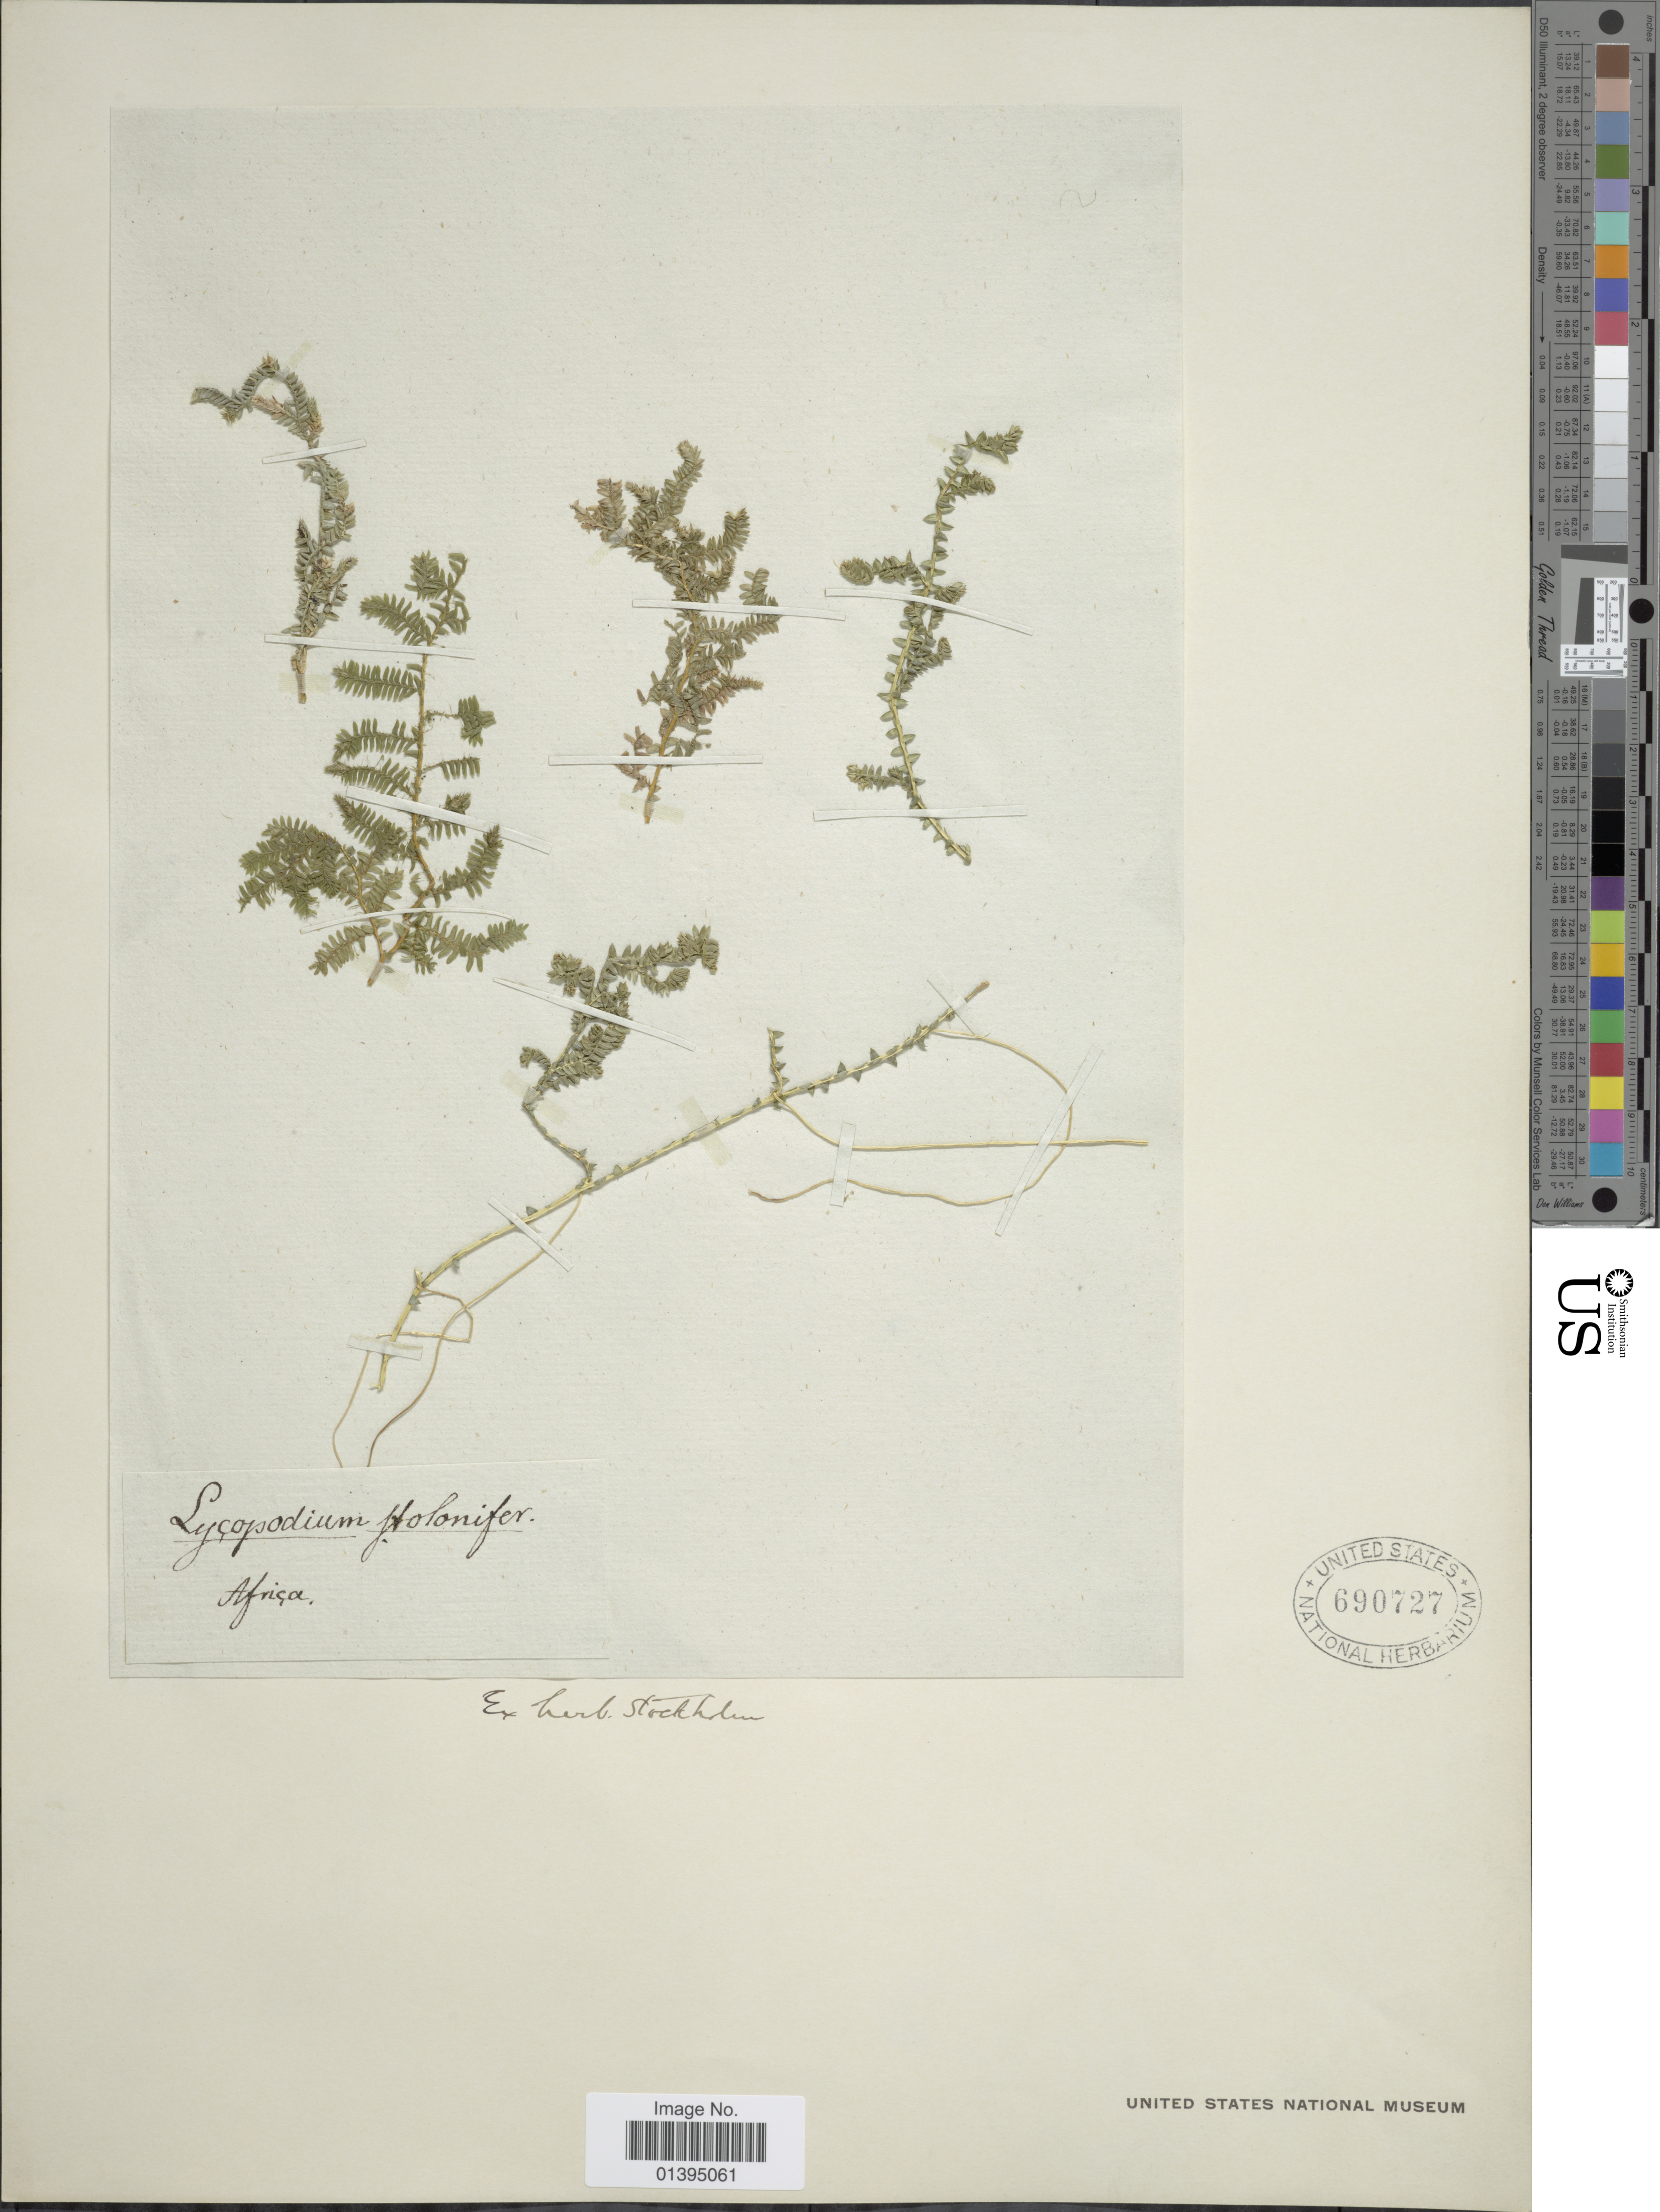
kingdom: Plantae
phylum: Tracheophyta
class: Lycopodiopsida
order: Selaginellales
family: Selaginellaceae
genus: Selaginella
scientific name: Selaginella sp.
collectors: ex herb. Stockholm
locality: Africa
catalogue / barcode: US 690727